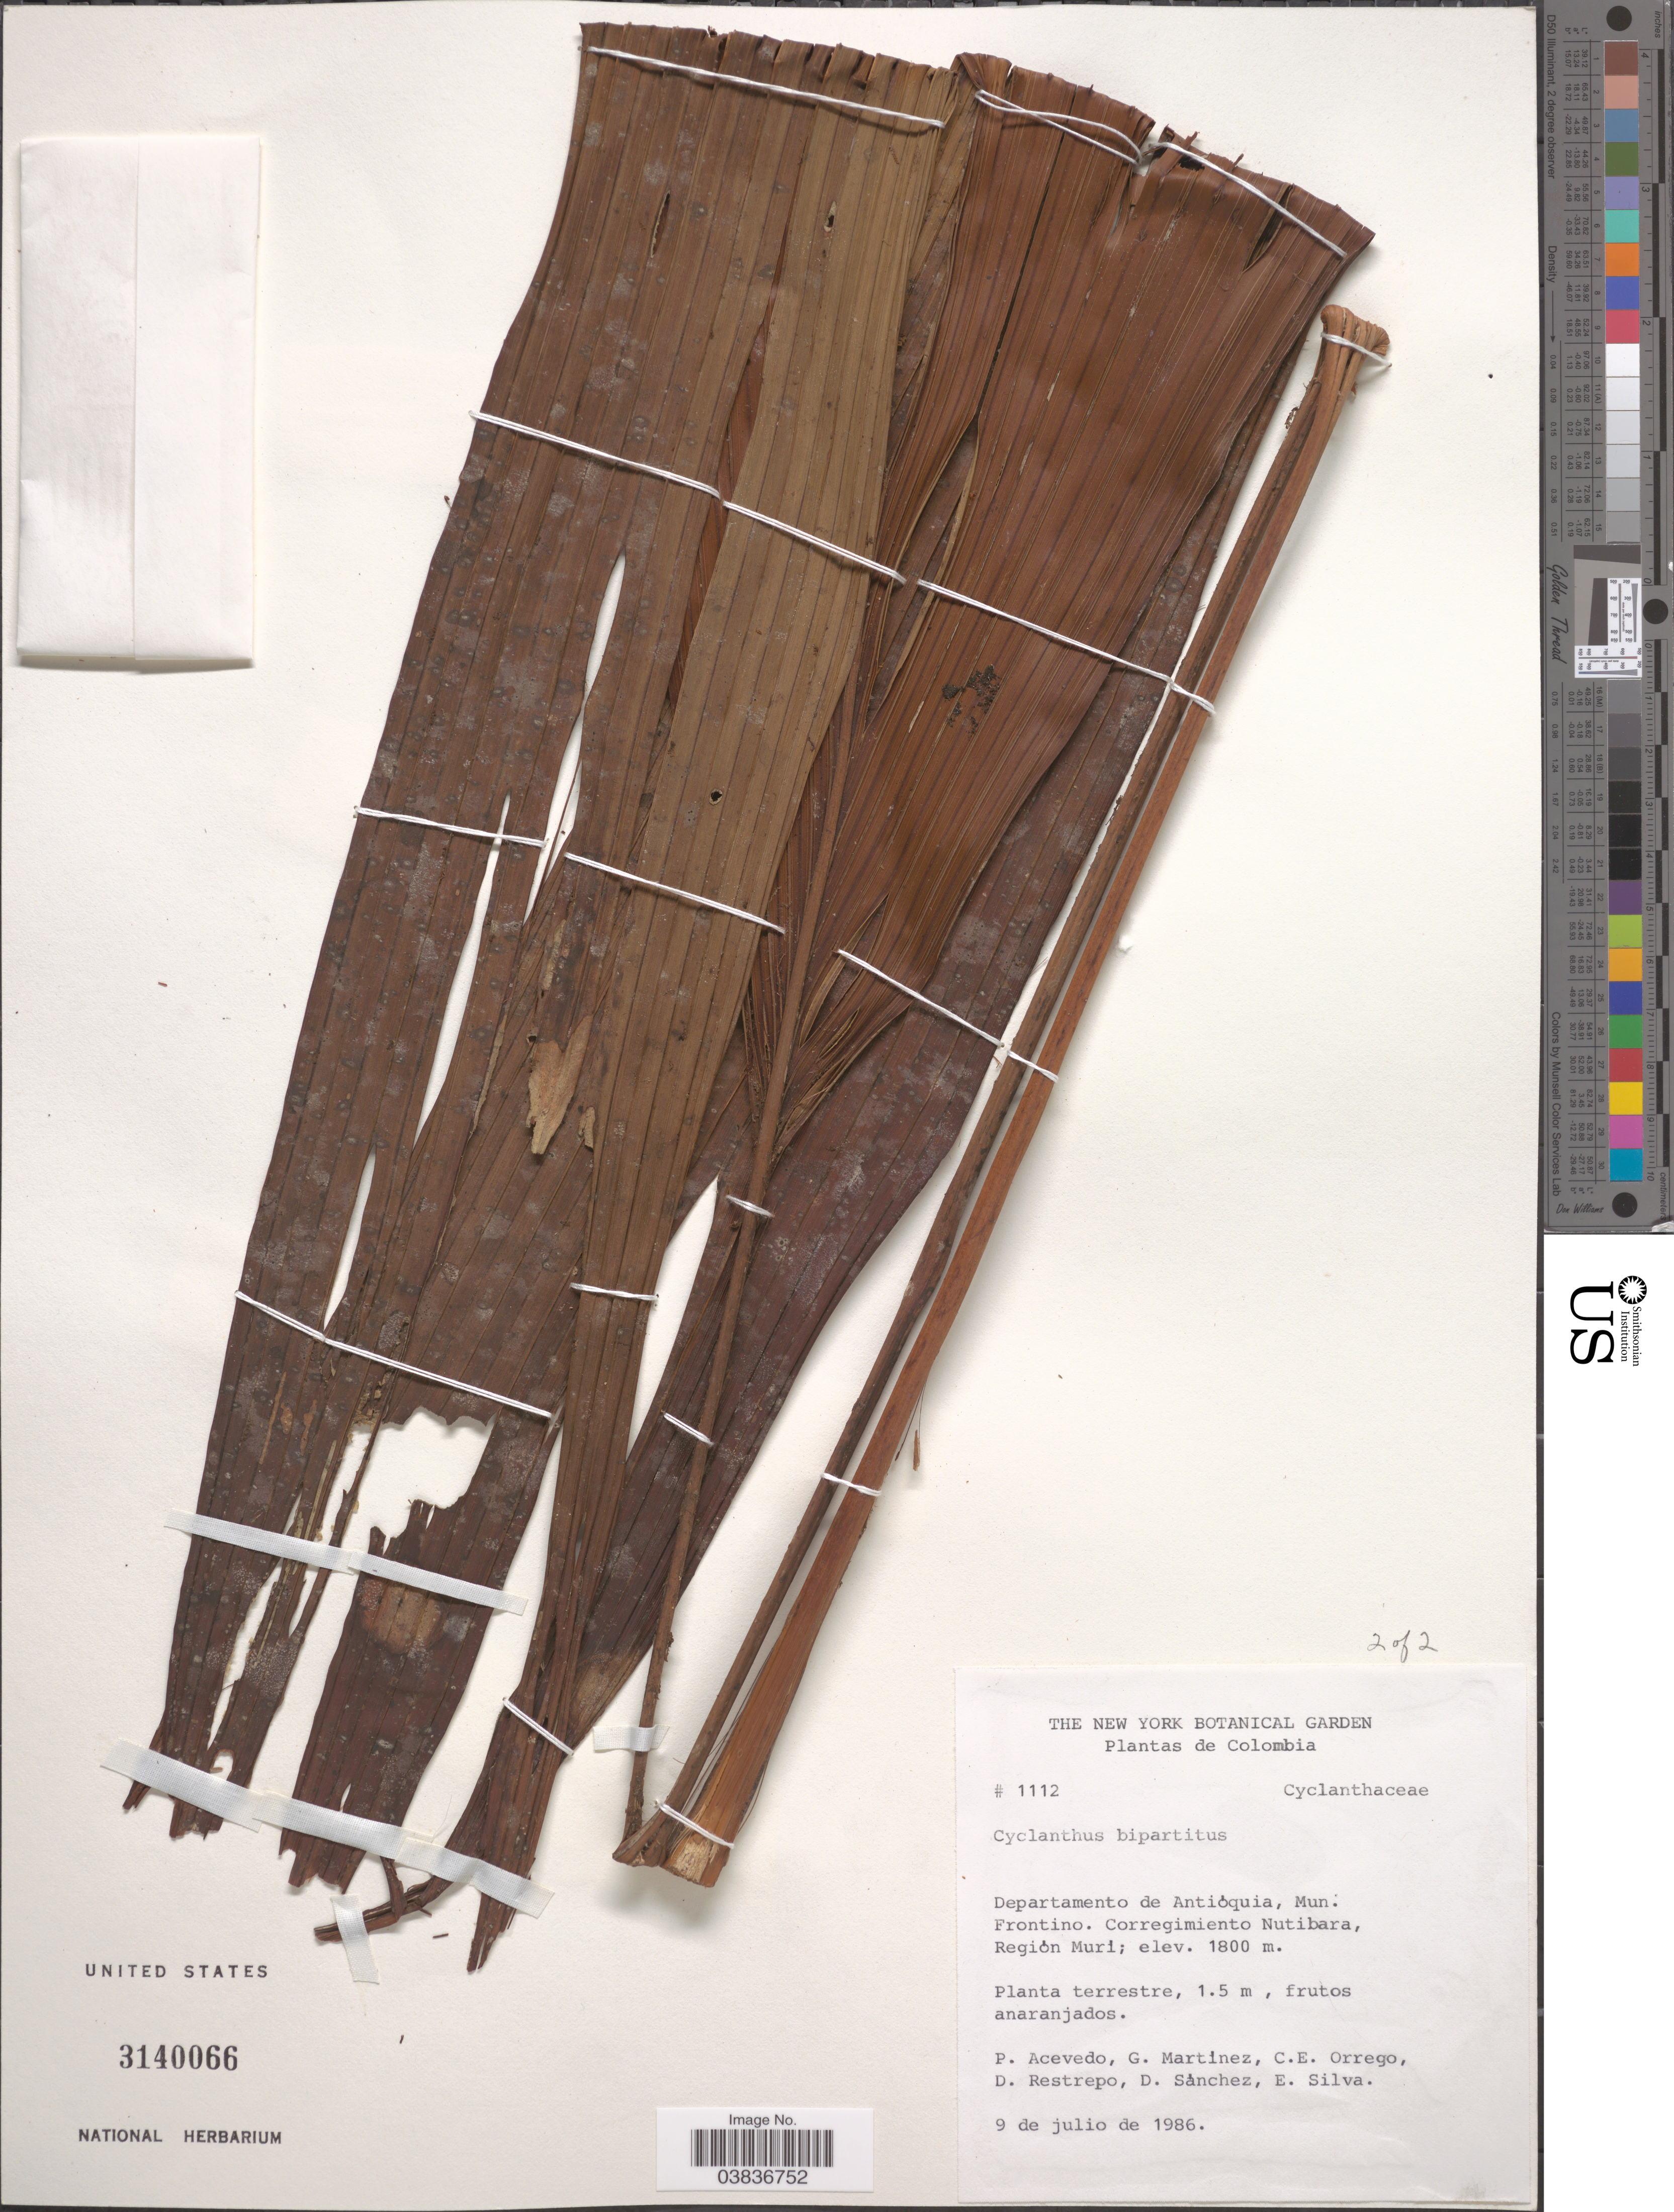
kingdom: Plantae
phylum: Tracheophyta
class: Liliopsida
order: Pandanales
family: Cyclanthaceae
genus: Cyclanthus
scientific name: Cyclanthus bipartitus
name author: Poit. ex A. Rich.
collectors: P. Acevedo-Rodr., G. Martinez, C. Orrego, D. Restrepo & et al.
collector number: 1112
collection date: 1986-07-09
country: Colombia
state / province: Antioquia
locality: Departamento de Antióquia, Mun. Frontino. Corregimiento Nutibara, Región Muri.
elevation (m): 1800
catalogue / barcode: US 3140066